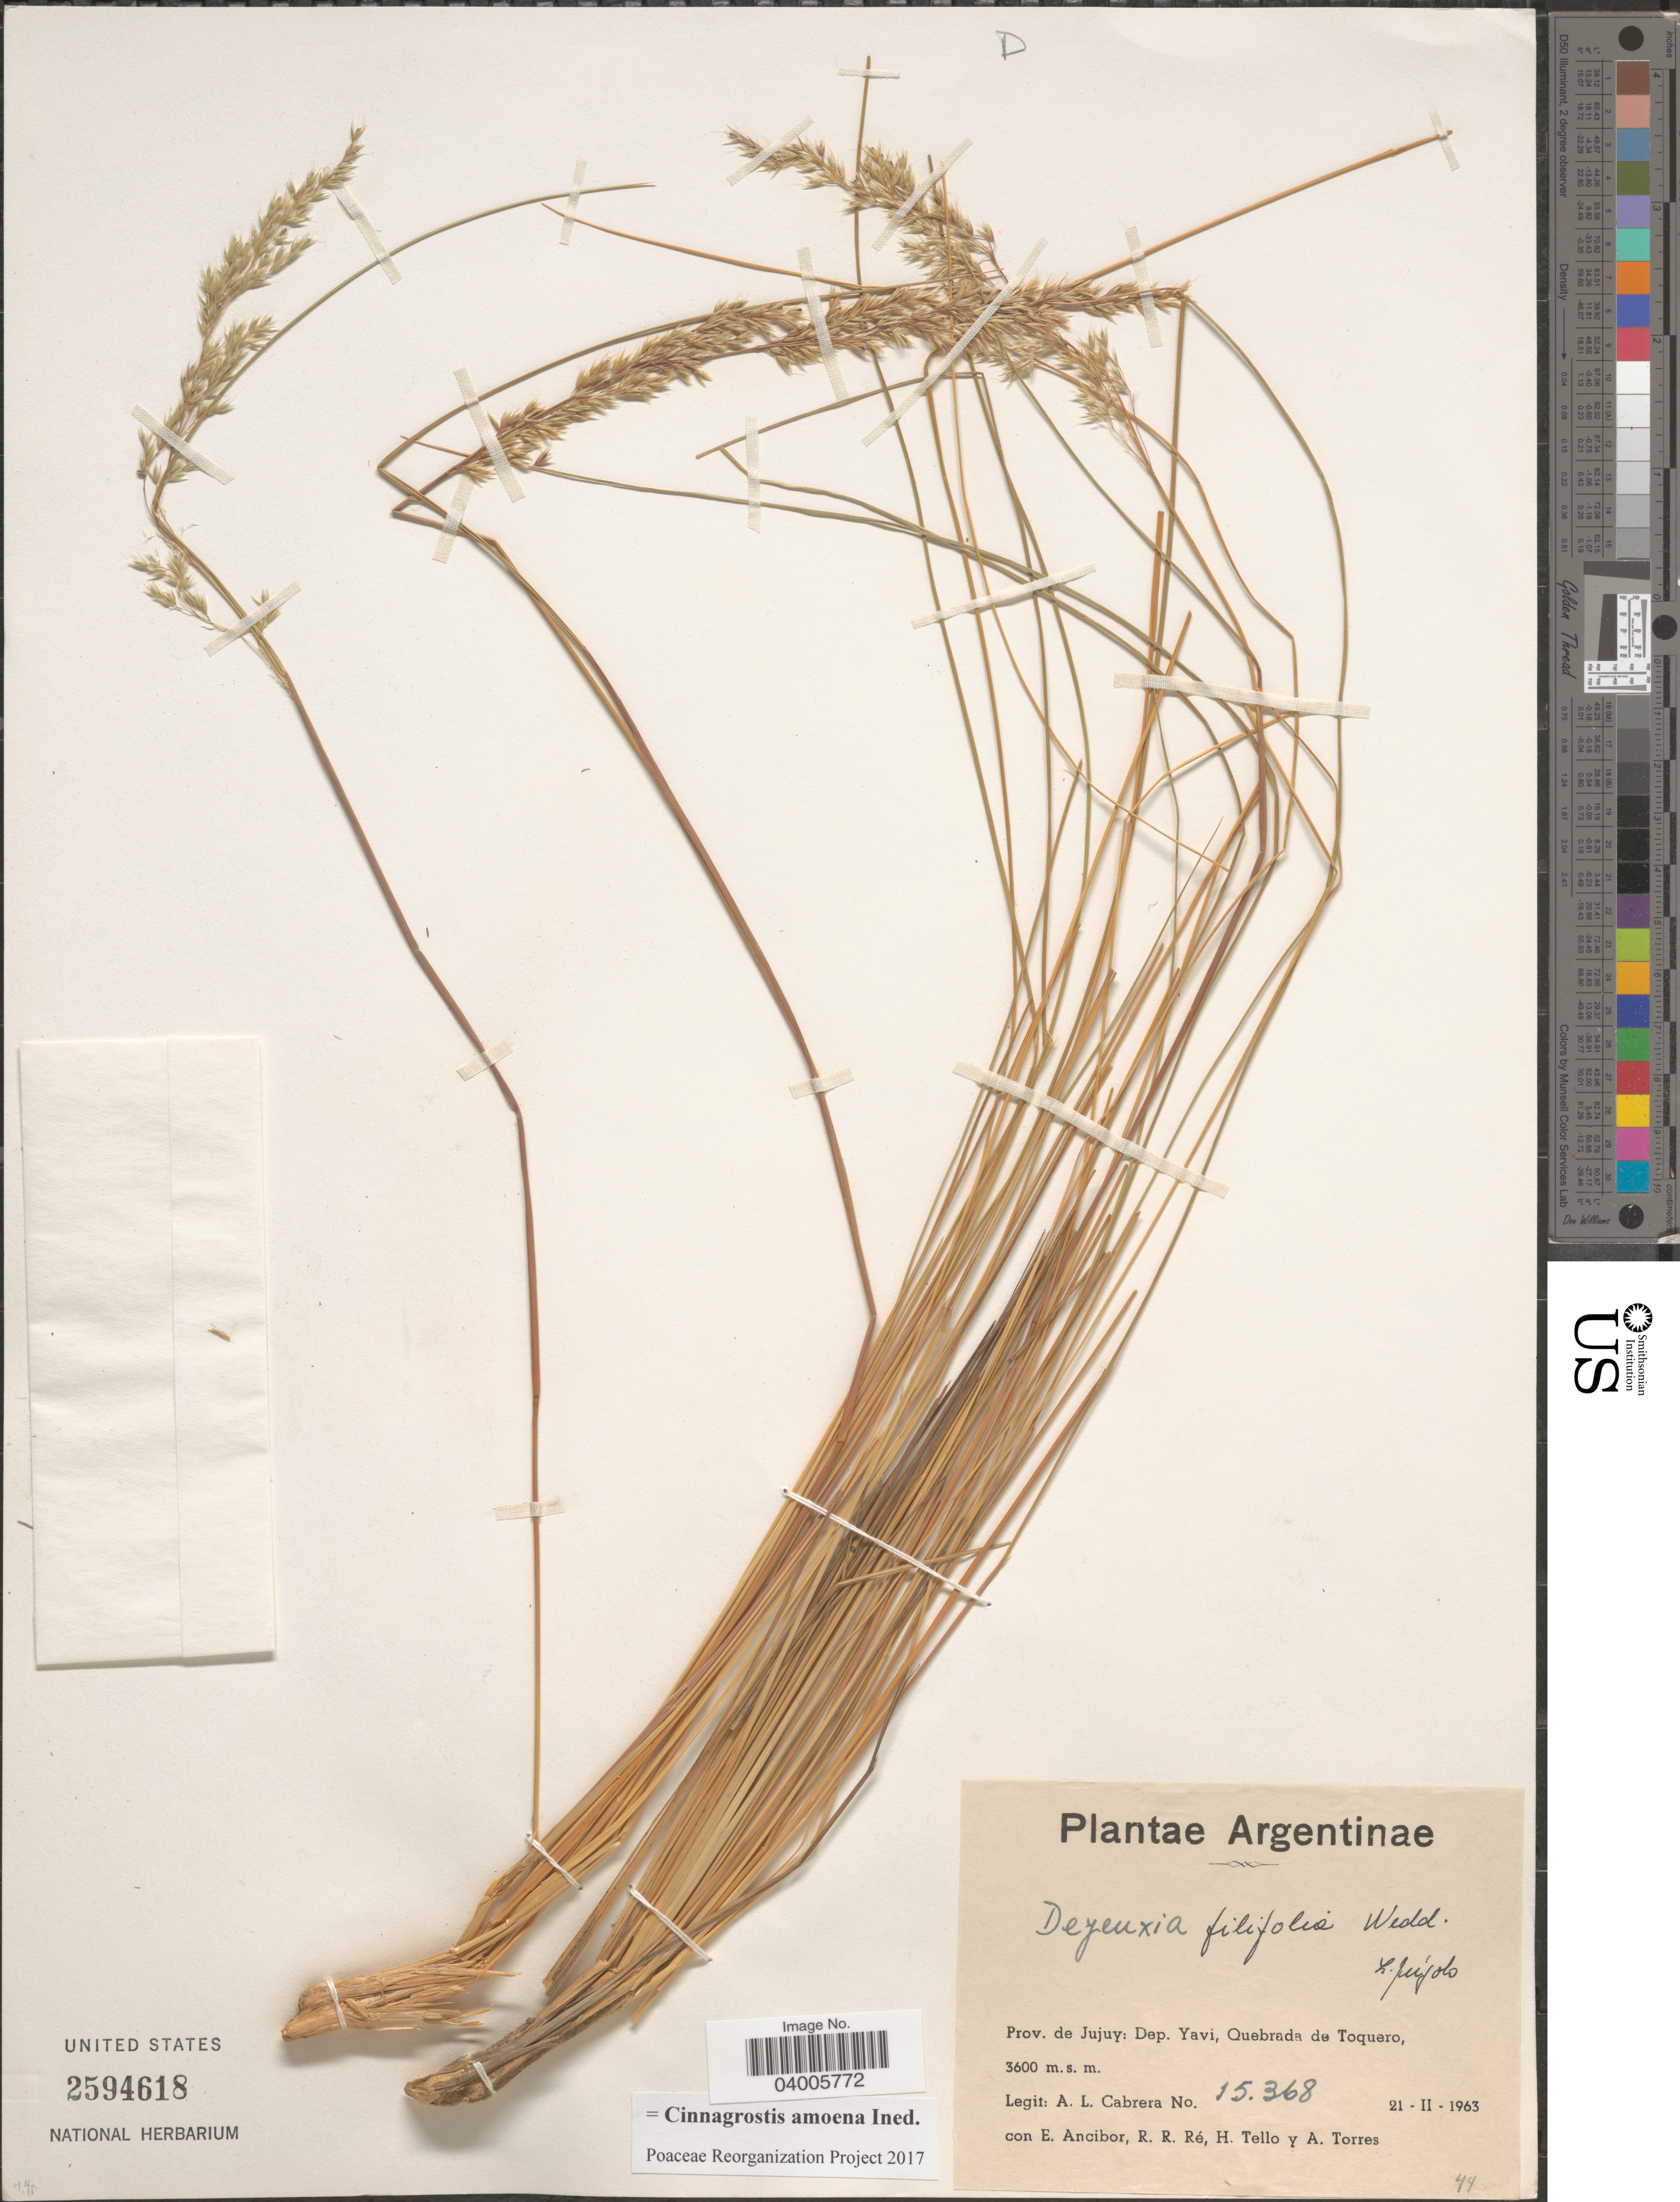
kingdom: Plantae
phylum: Tracheophyta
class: Liliopsida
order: Poales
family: Poaceae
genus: Cinnagrostis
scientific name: Cinnagrostis filifolia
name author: (Wedd.) P.M. Peterson et al.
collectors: A. L. Cabrera, E. Ancibor, R. Re, H. Tello & A. Torres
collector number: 15368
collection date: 1963-02-21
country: Argentina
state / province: Jujuy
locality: Dep. Yavi, Quebrada de Toquero.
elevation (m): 3600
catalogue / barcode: US 2594618